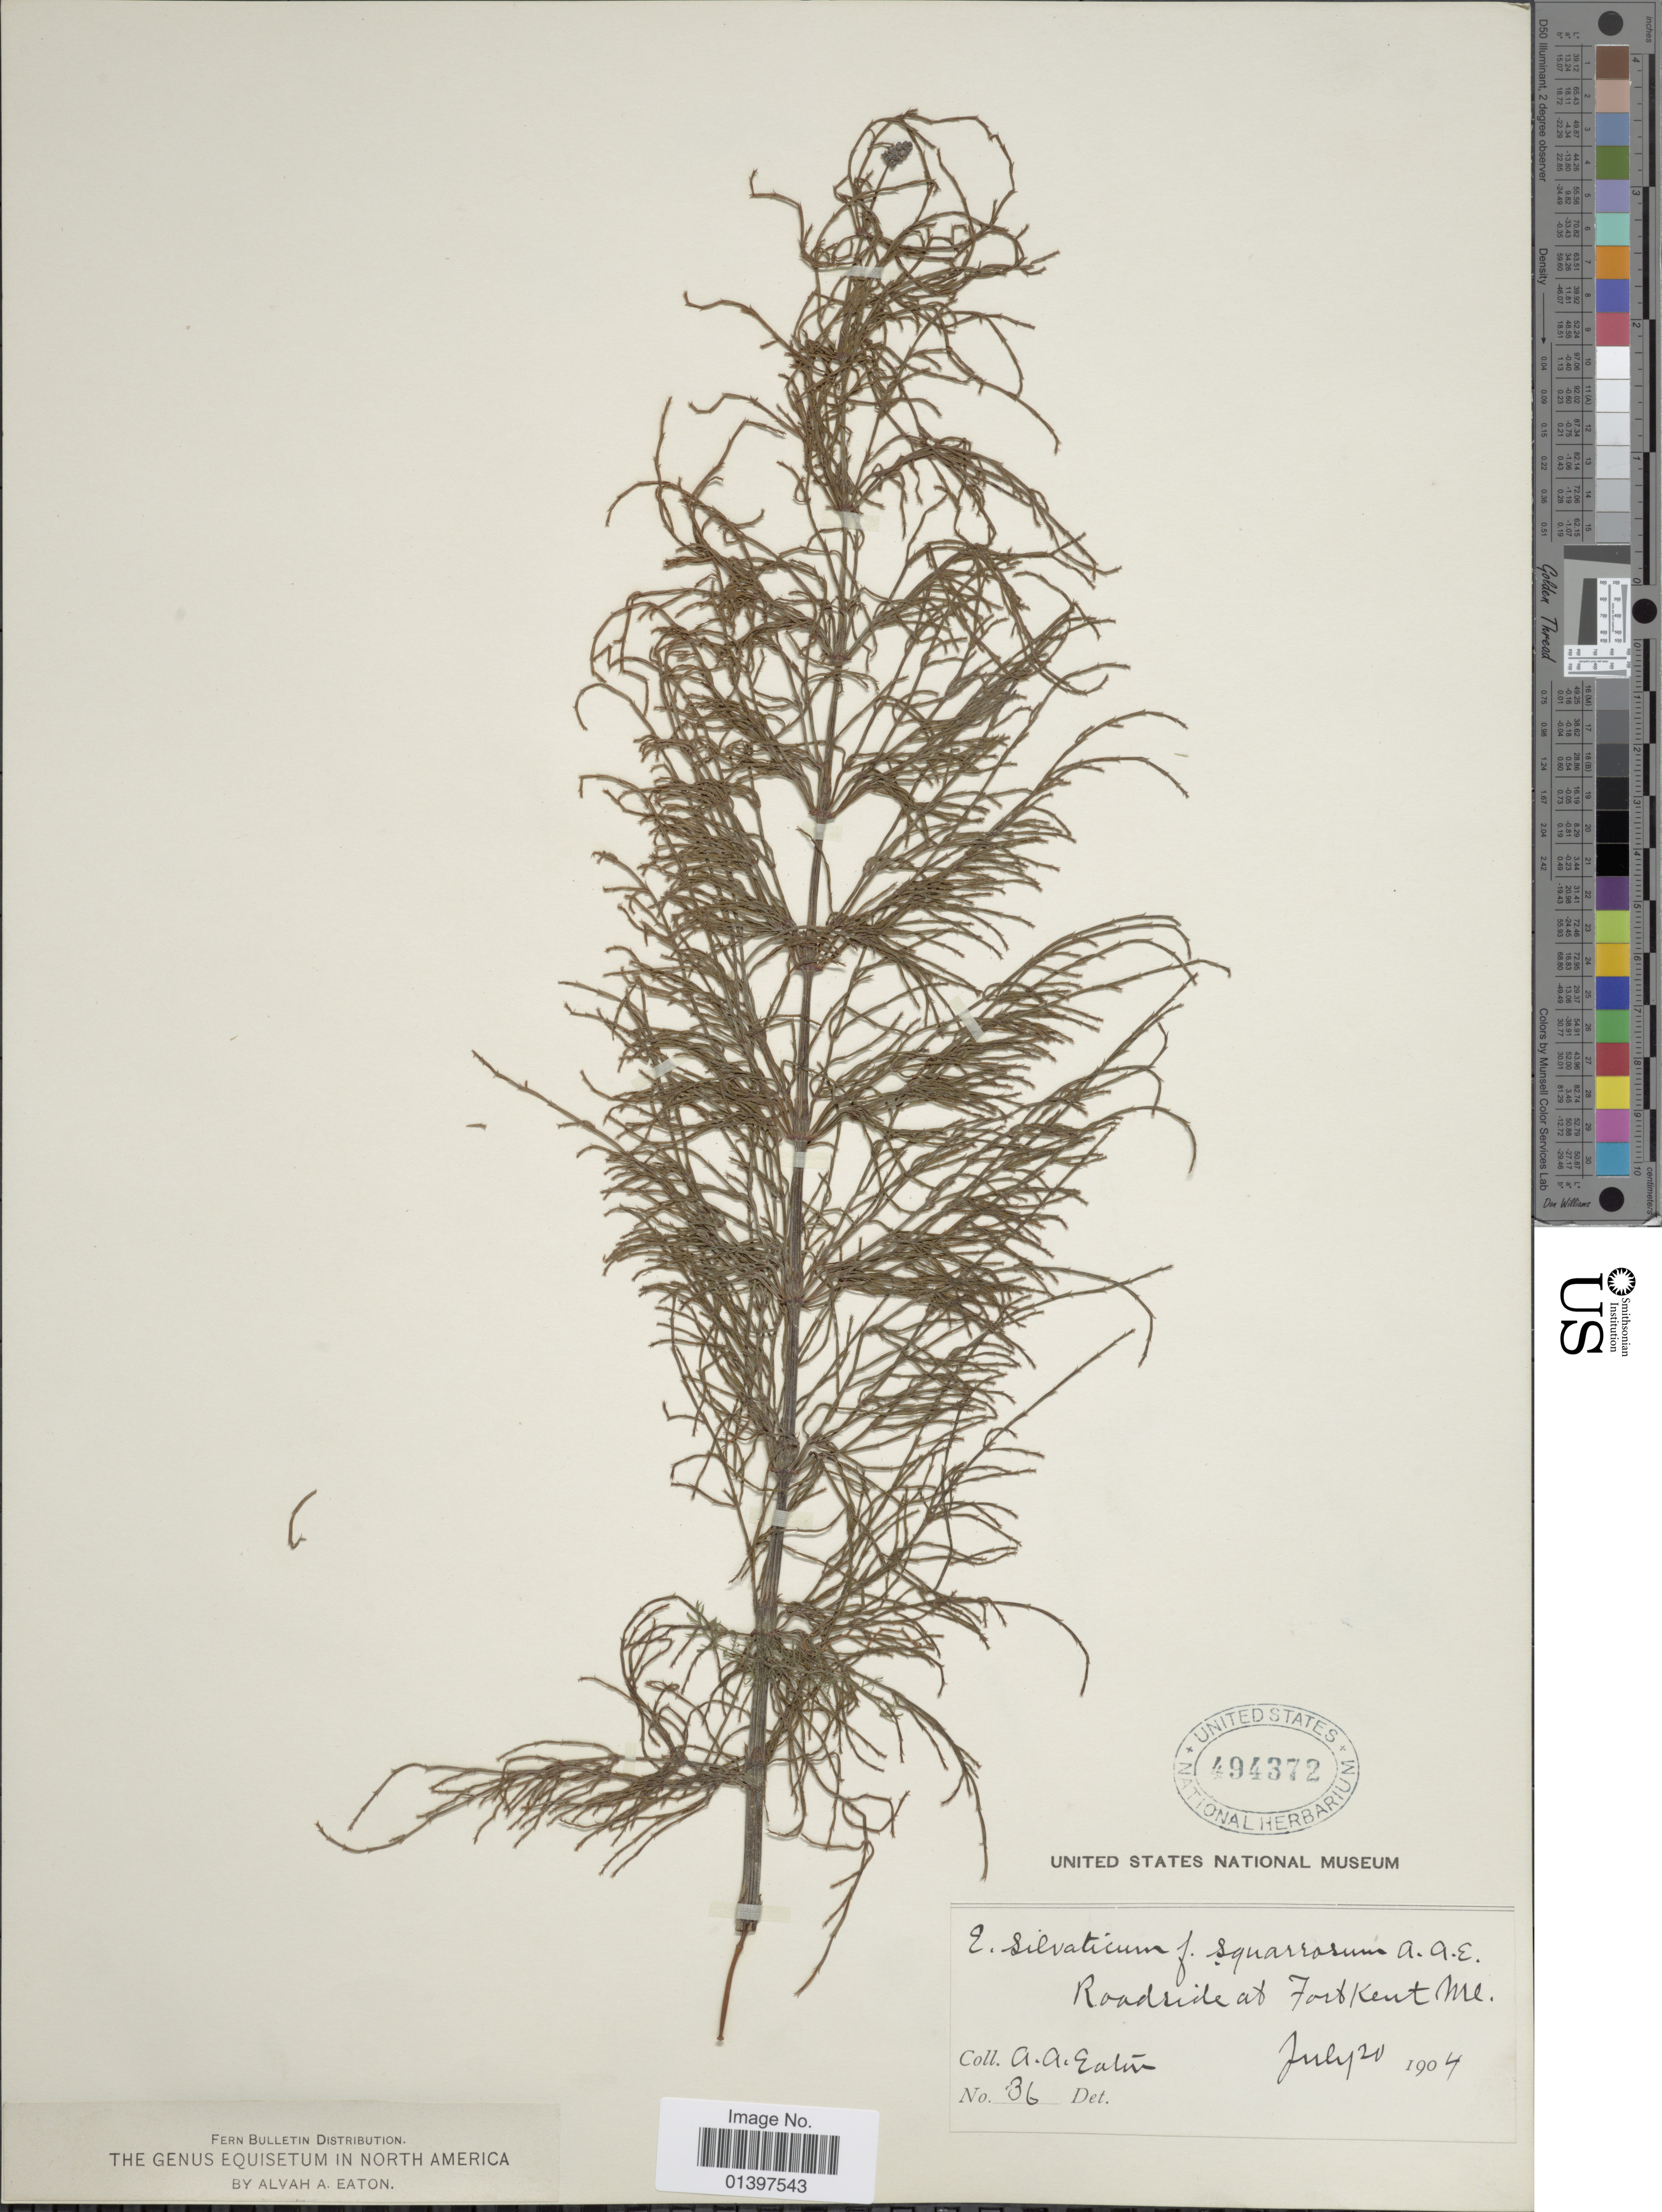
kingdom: Plantae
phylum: Tracheophyta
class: Polypodiopsida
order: Equisetales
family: Equisetaceae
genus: Equisetum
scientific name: Equisetum sylvaticum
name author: L.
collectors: A. A. Eaton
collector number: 36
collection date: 1904-07-20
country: United States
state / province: Maine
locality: Roadside at Fort Kent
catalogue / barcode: US 494372